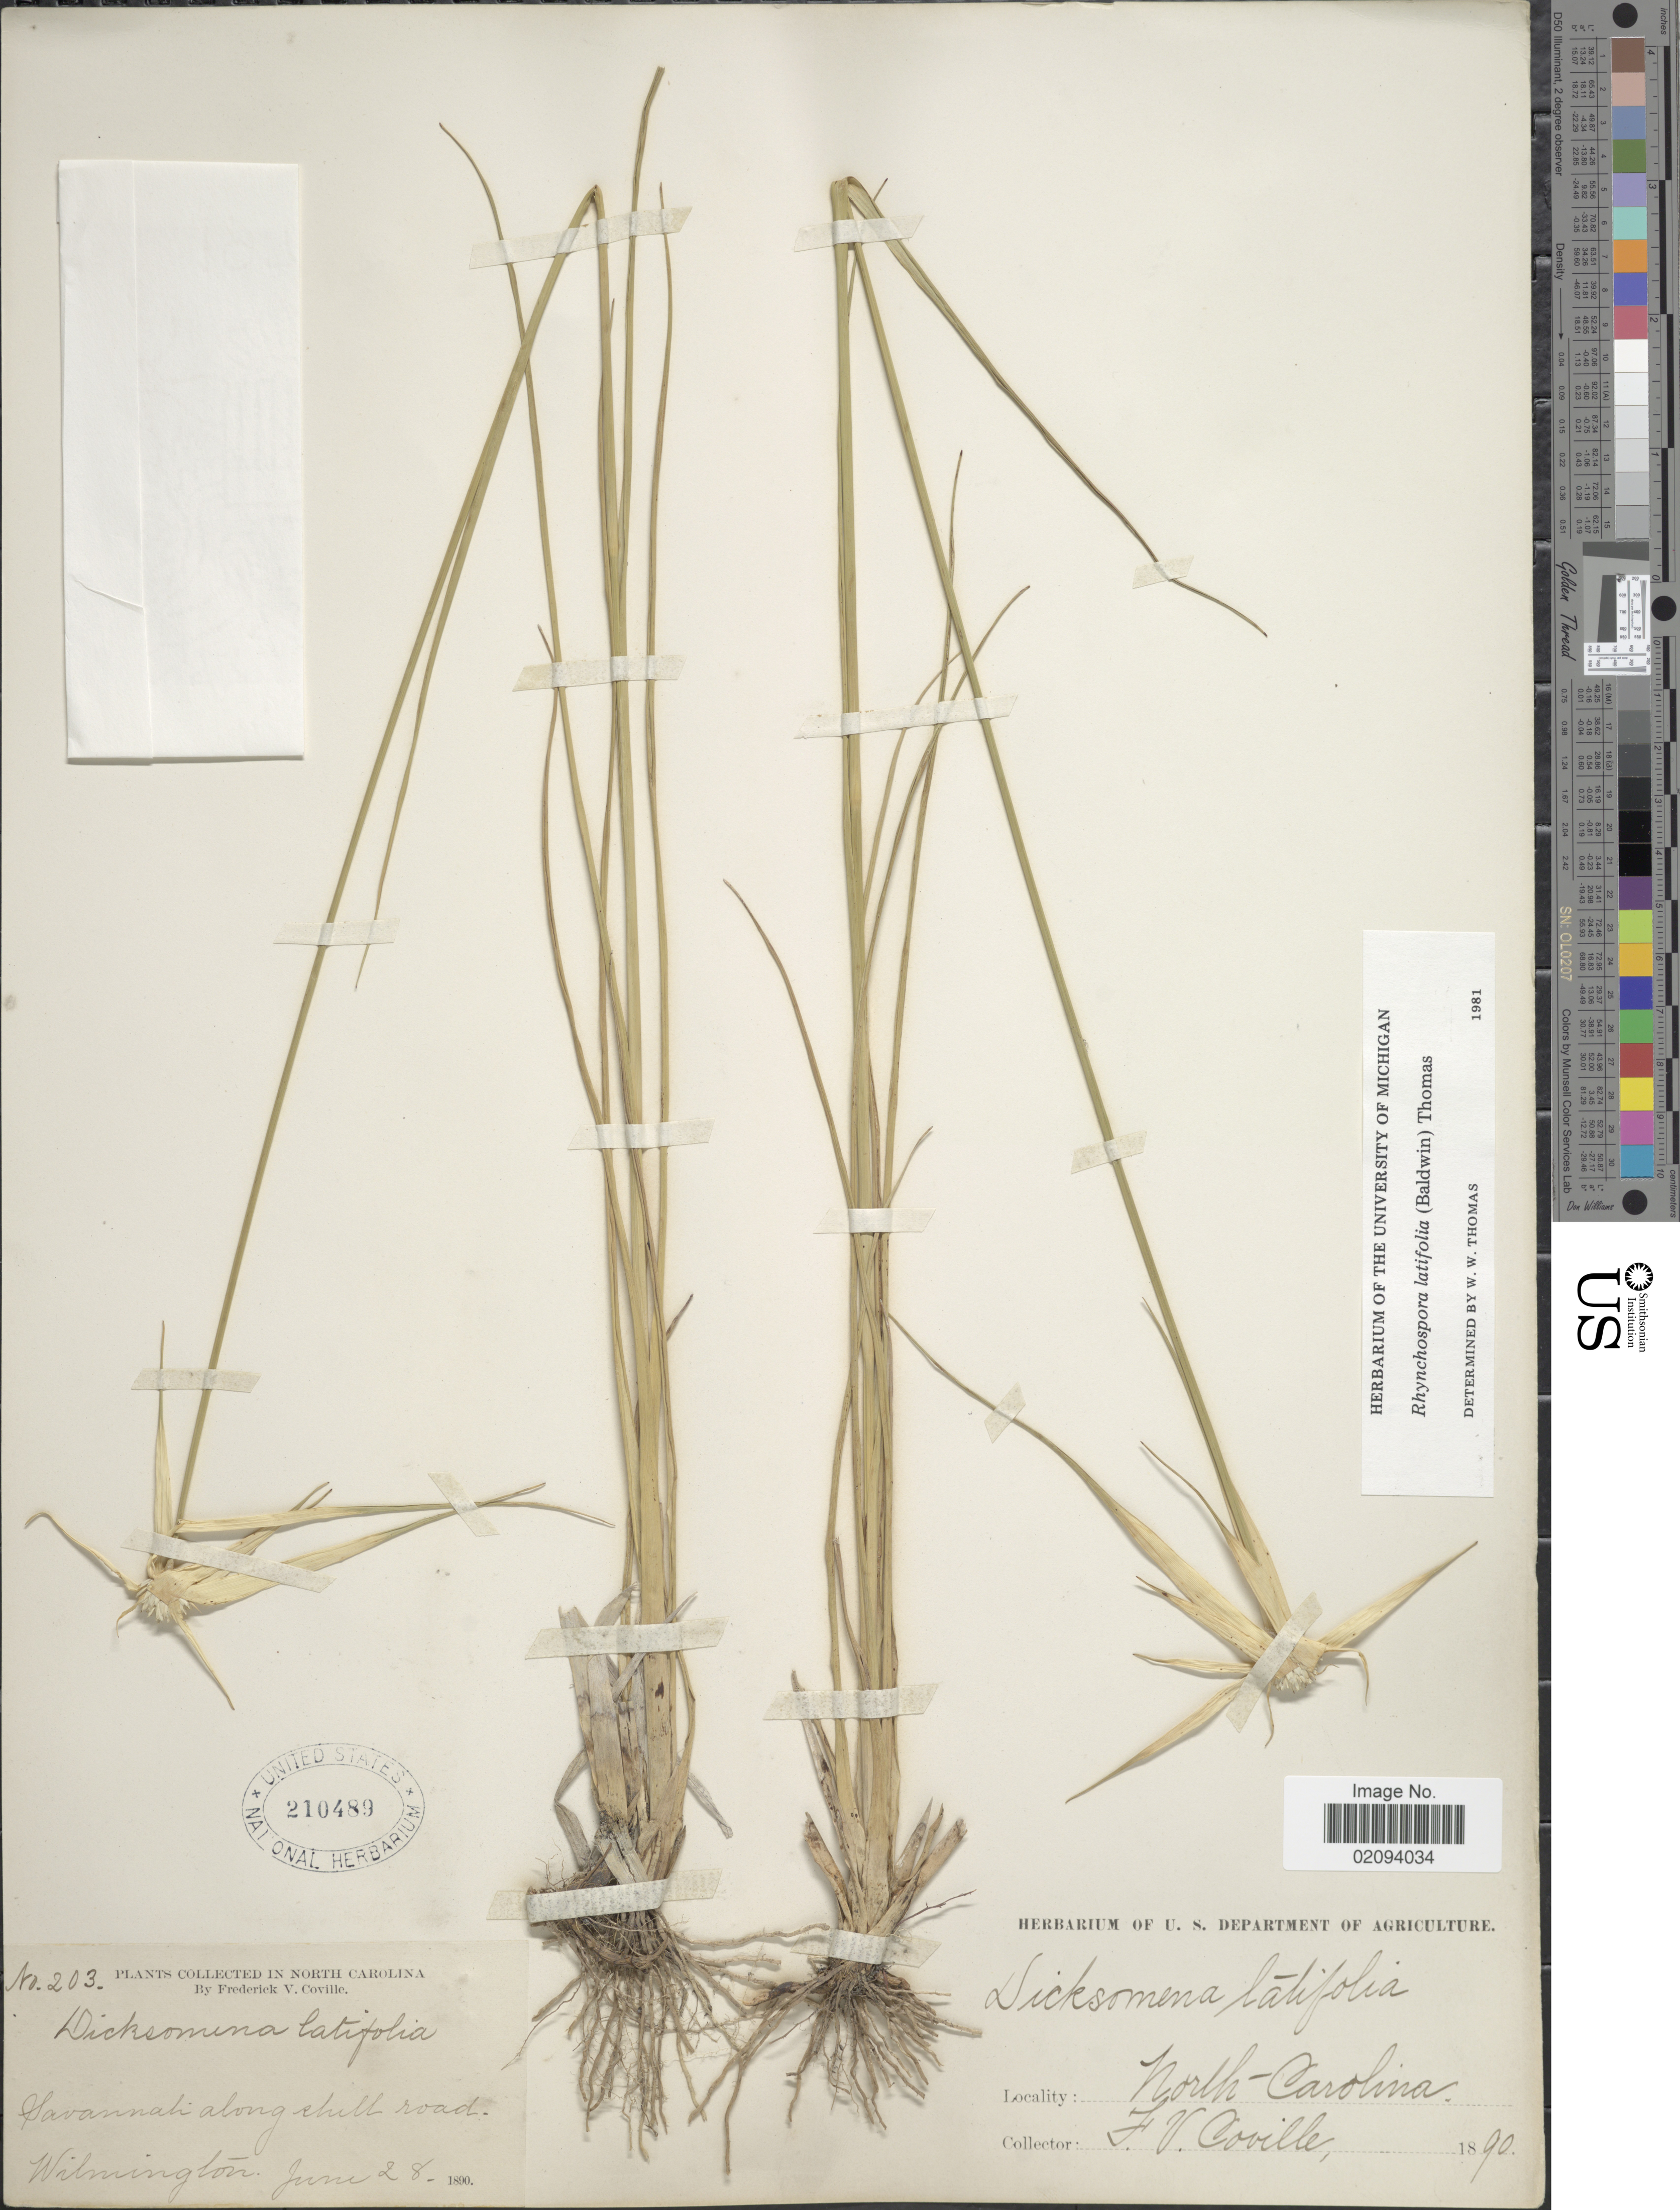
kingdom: Plantae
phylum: Tracheophyta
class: Liliopsida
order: Poales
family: Cyperaceae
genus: Rhynchospora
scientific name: Rhynchospora latifolia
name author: (Baldwin ex Elliott) W.W. Thomas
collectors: F. V. Coville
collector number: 203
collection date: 1890-06-28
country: United States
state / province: North Carolina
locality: Wilmington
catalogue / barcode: US 210489